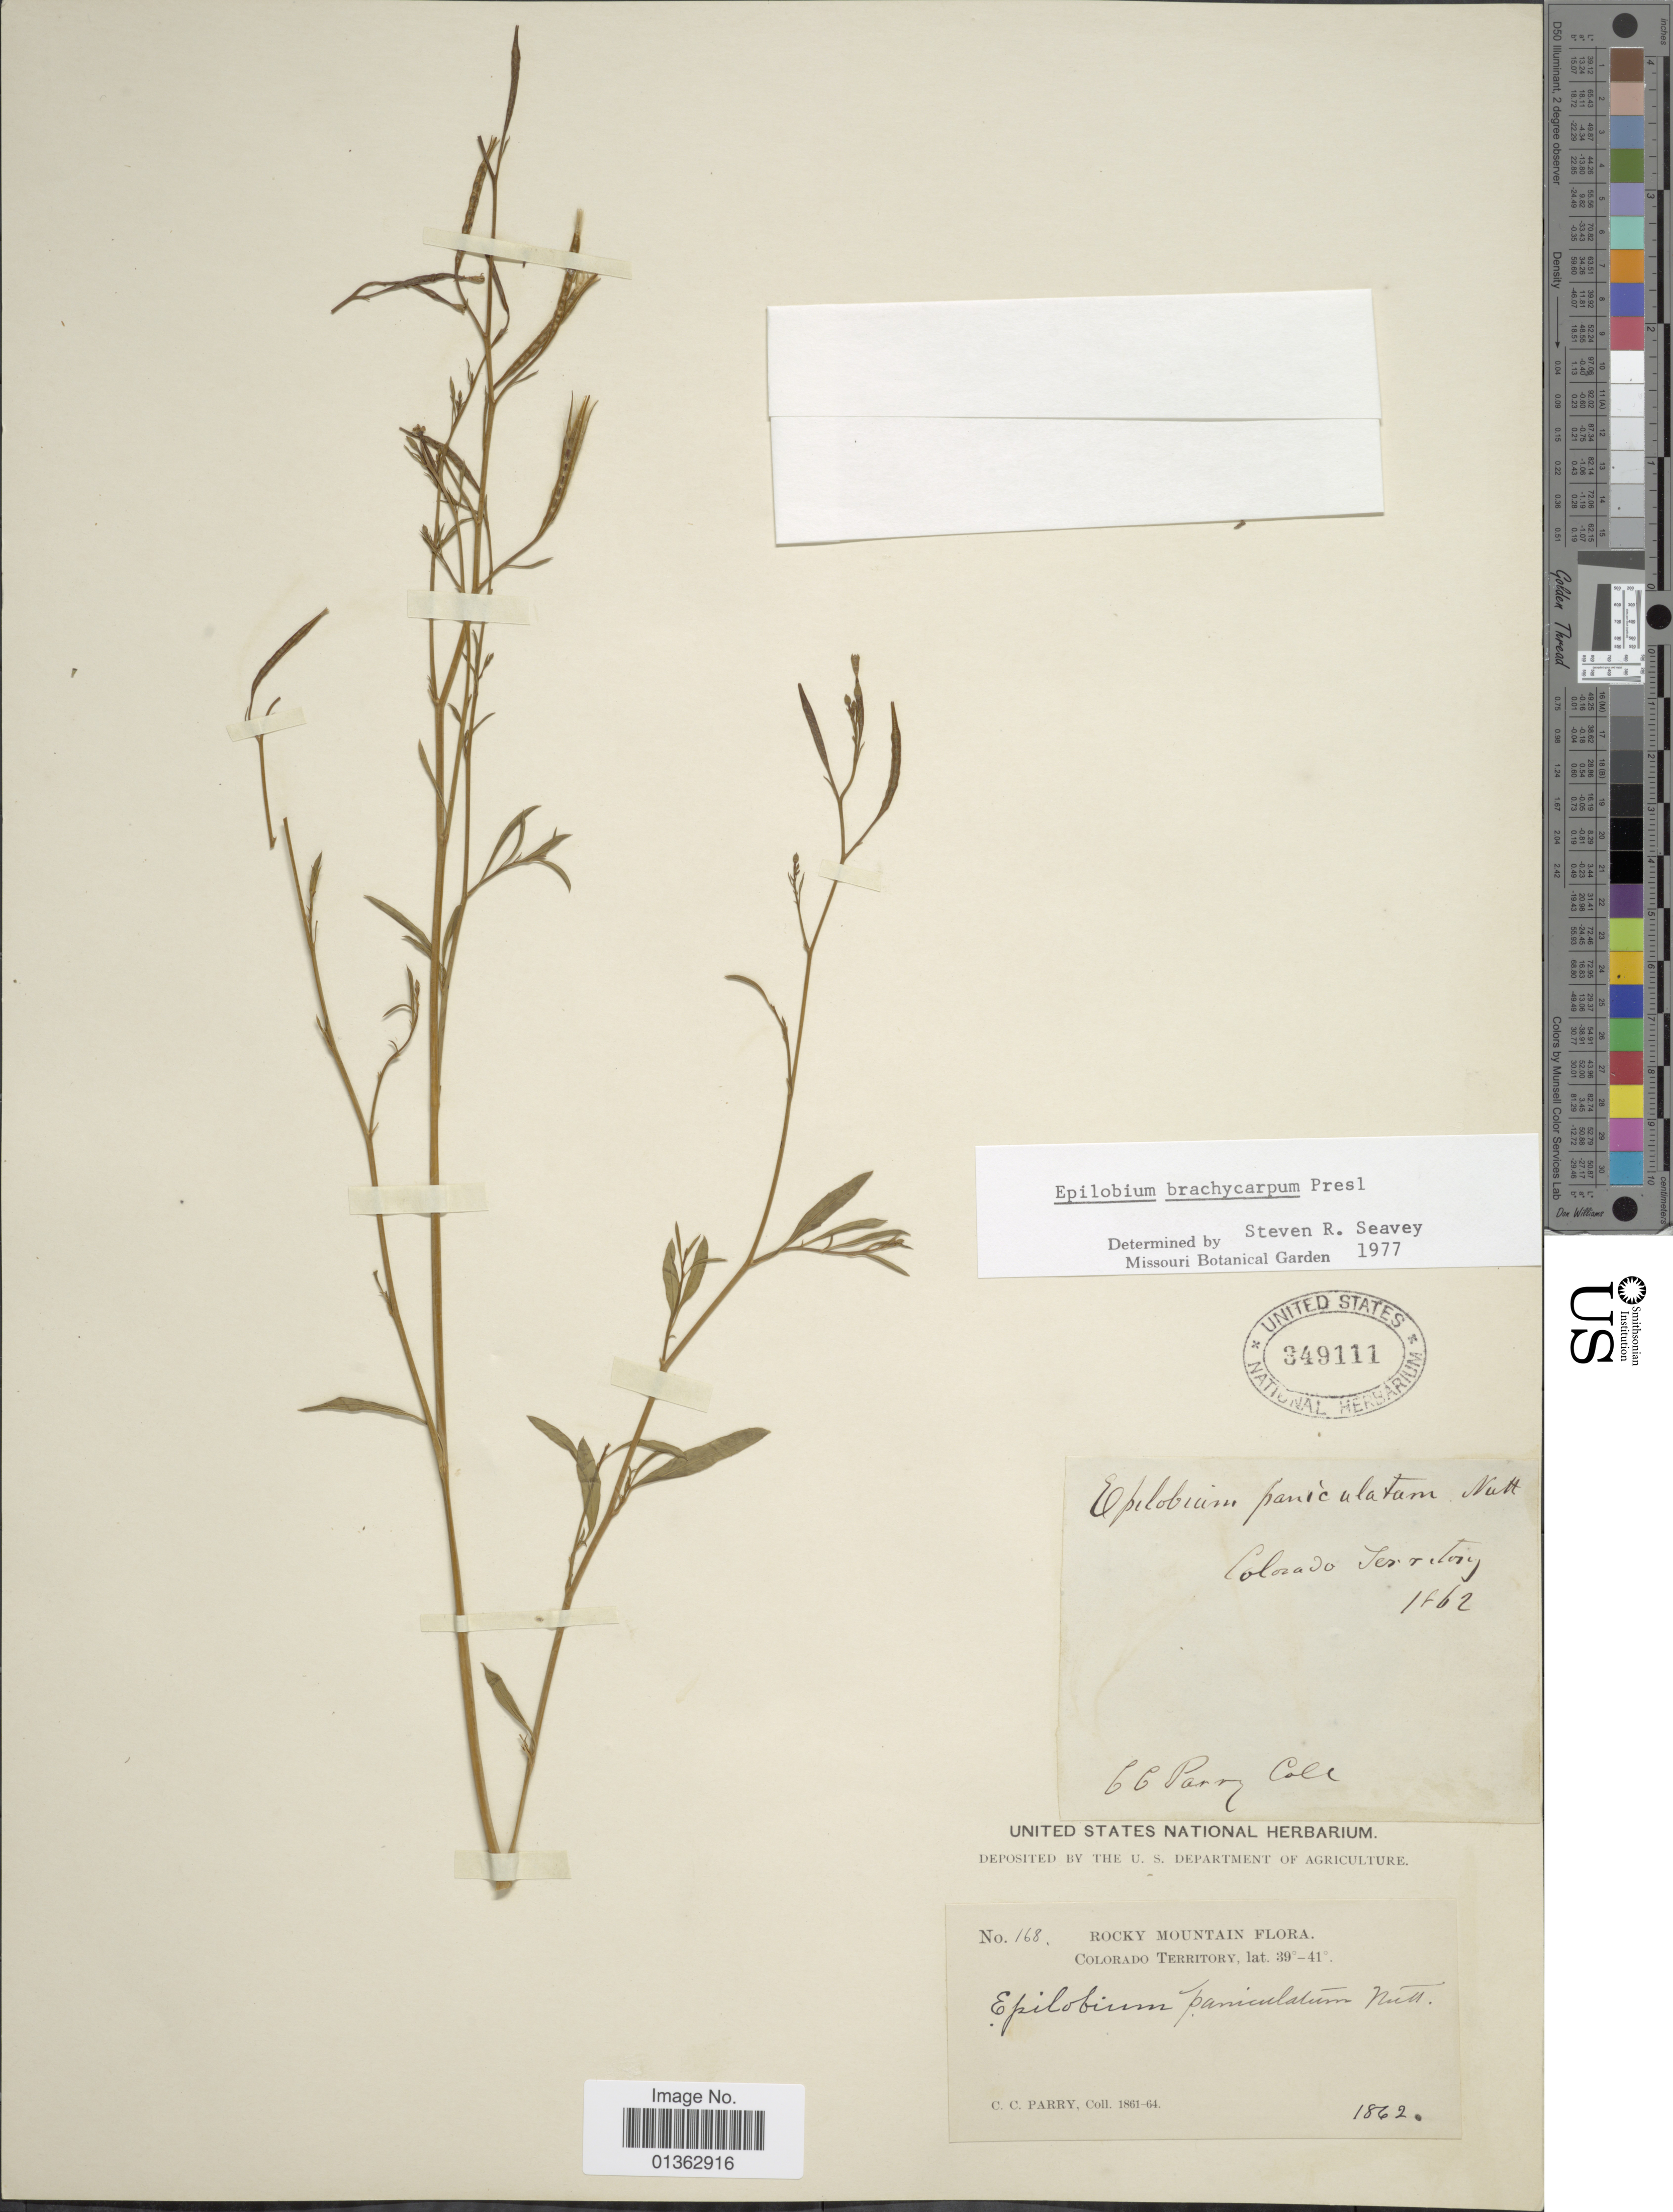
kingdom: Plantae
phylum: Tracheophyta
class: Magnoliopsida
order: Myrtales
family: Onagraceae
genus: Epilobium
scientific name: Epilobium brachycarpum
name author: C. Presl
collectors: C. C. Parry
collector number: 168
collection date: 1861/1864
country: United States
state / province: Colorado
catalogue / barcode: US 349111